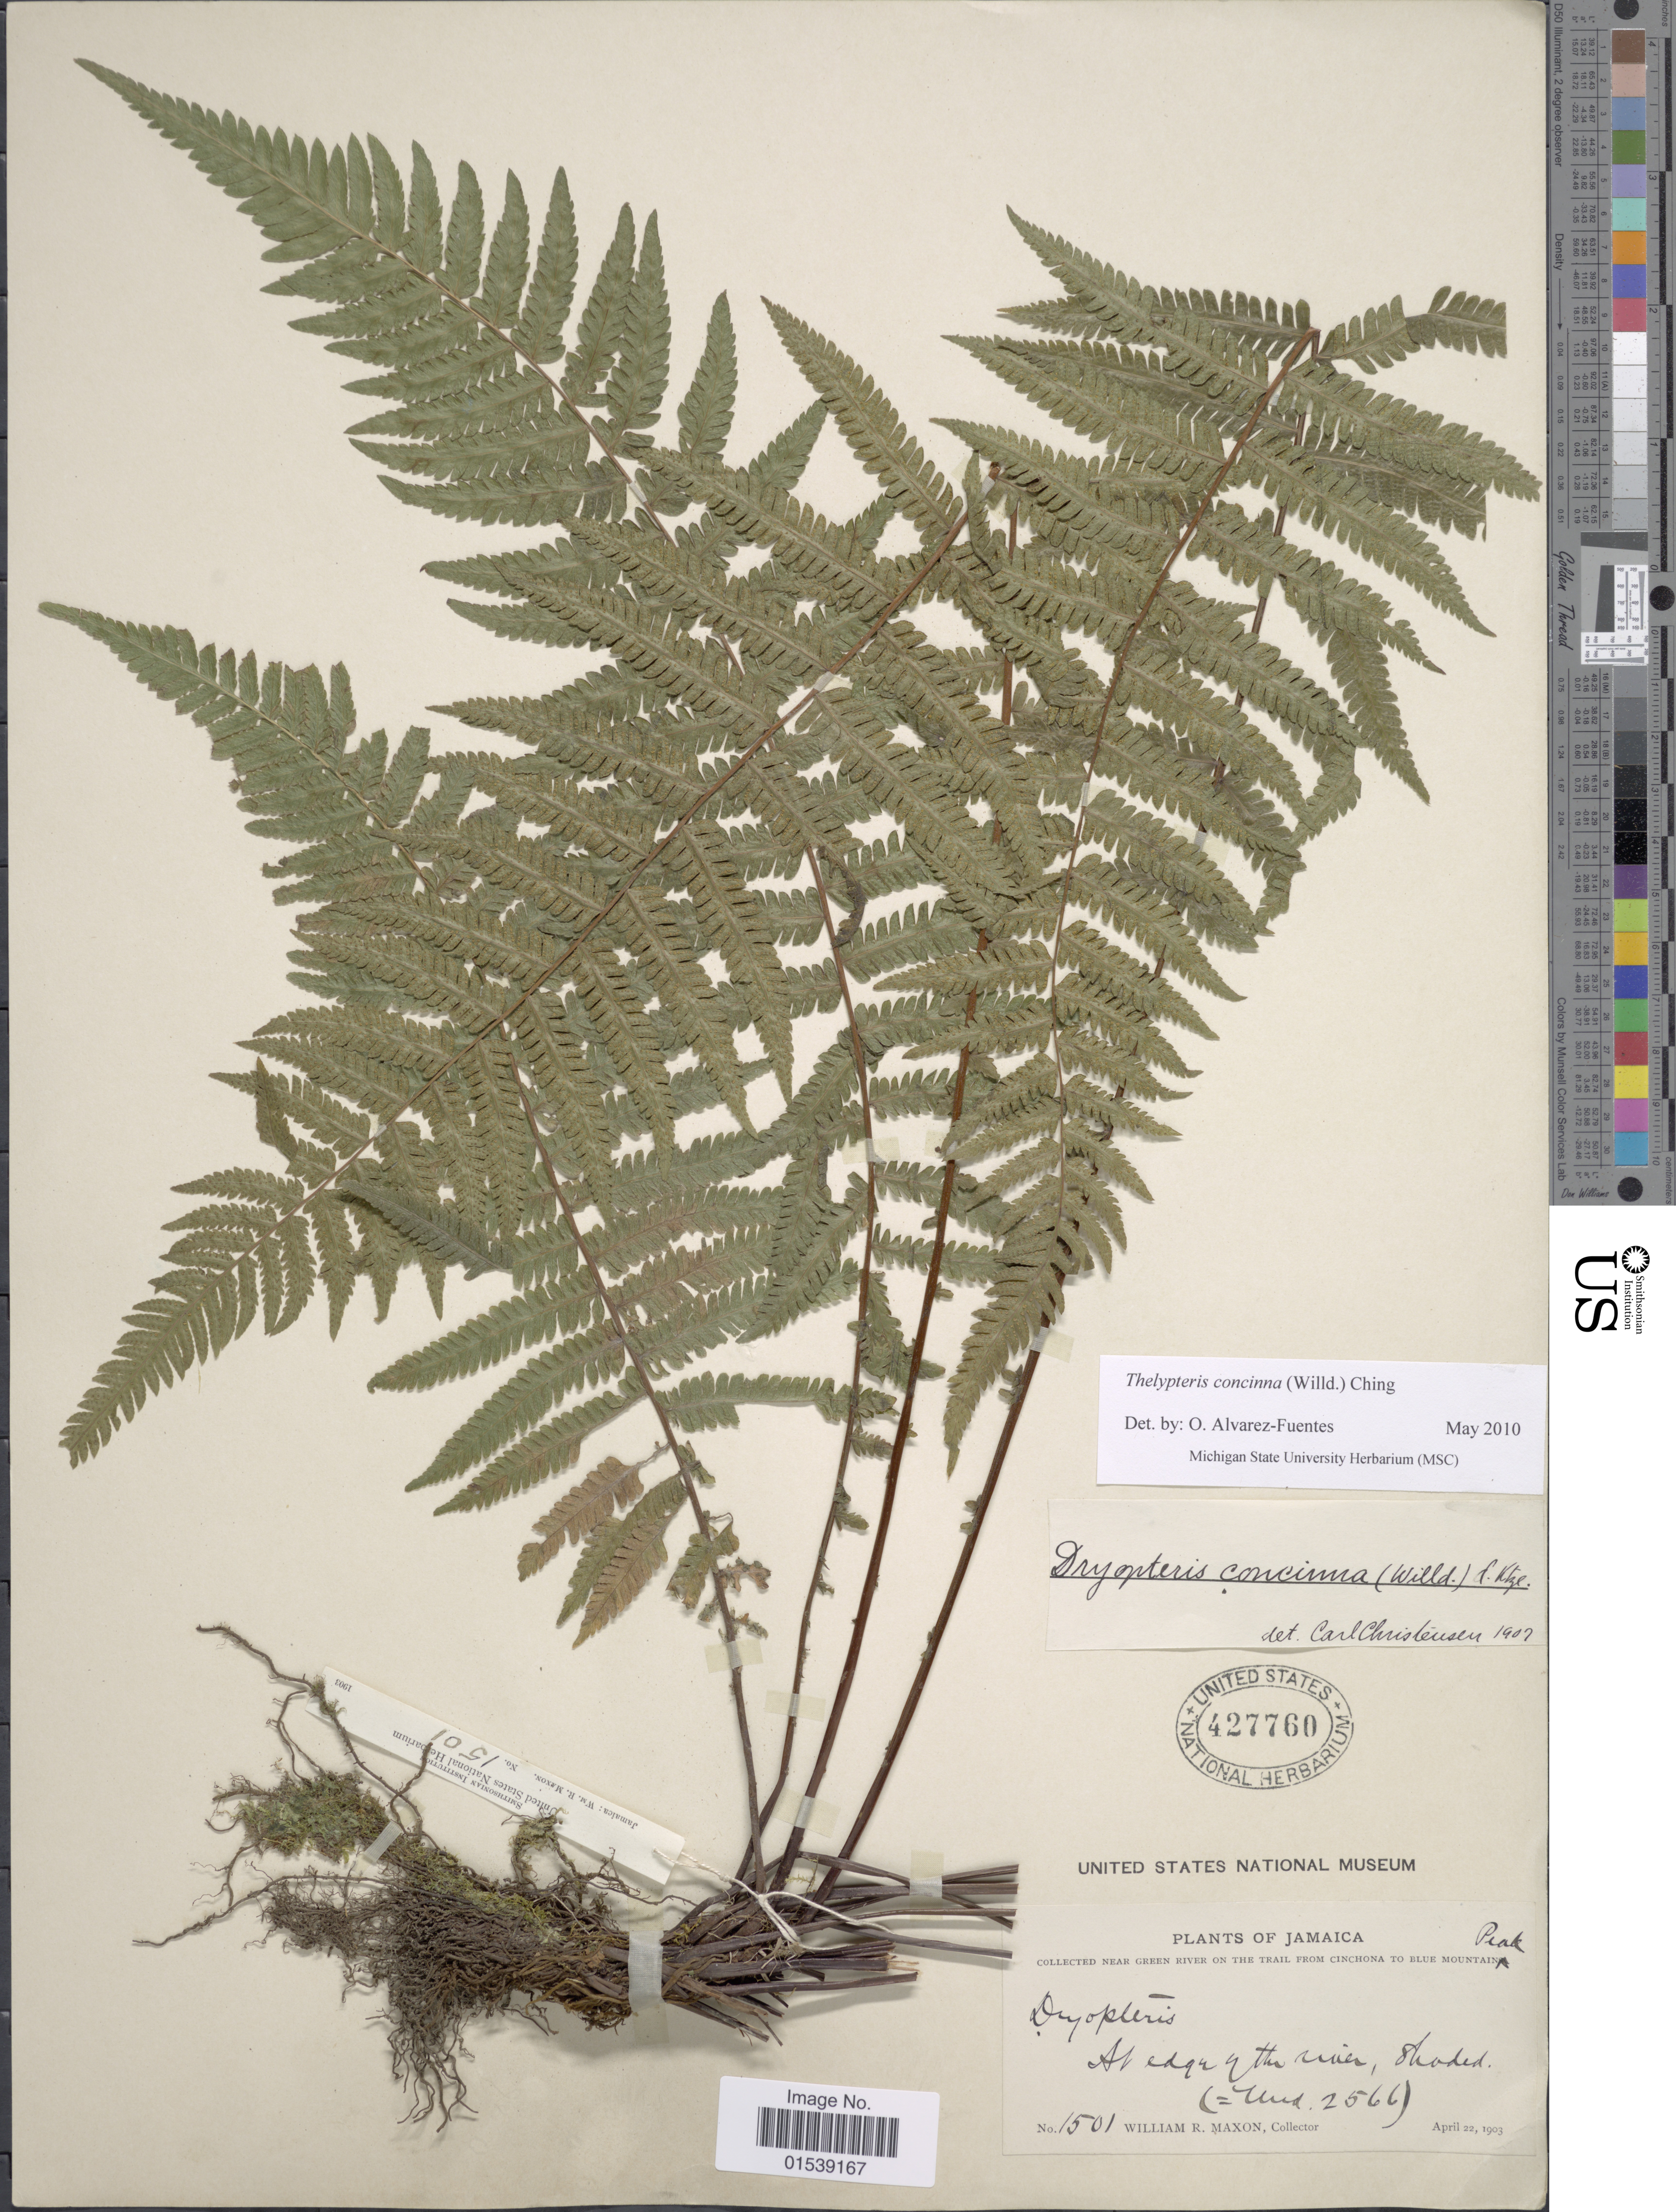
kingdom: Plantae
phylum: Tracheophyta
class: Polypodiopsida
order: Polypodiales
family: Thelypteridaceae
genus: Amauropelta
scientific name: Amauropelta concinna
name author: (Willd.) Pic. Serm.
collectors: W. R. Maxon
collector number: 1501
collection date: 1903-04-22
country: Jamaica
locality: Near Green River on the trail from Cinchona to Blue Mountain Peak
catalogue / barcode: US 427760